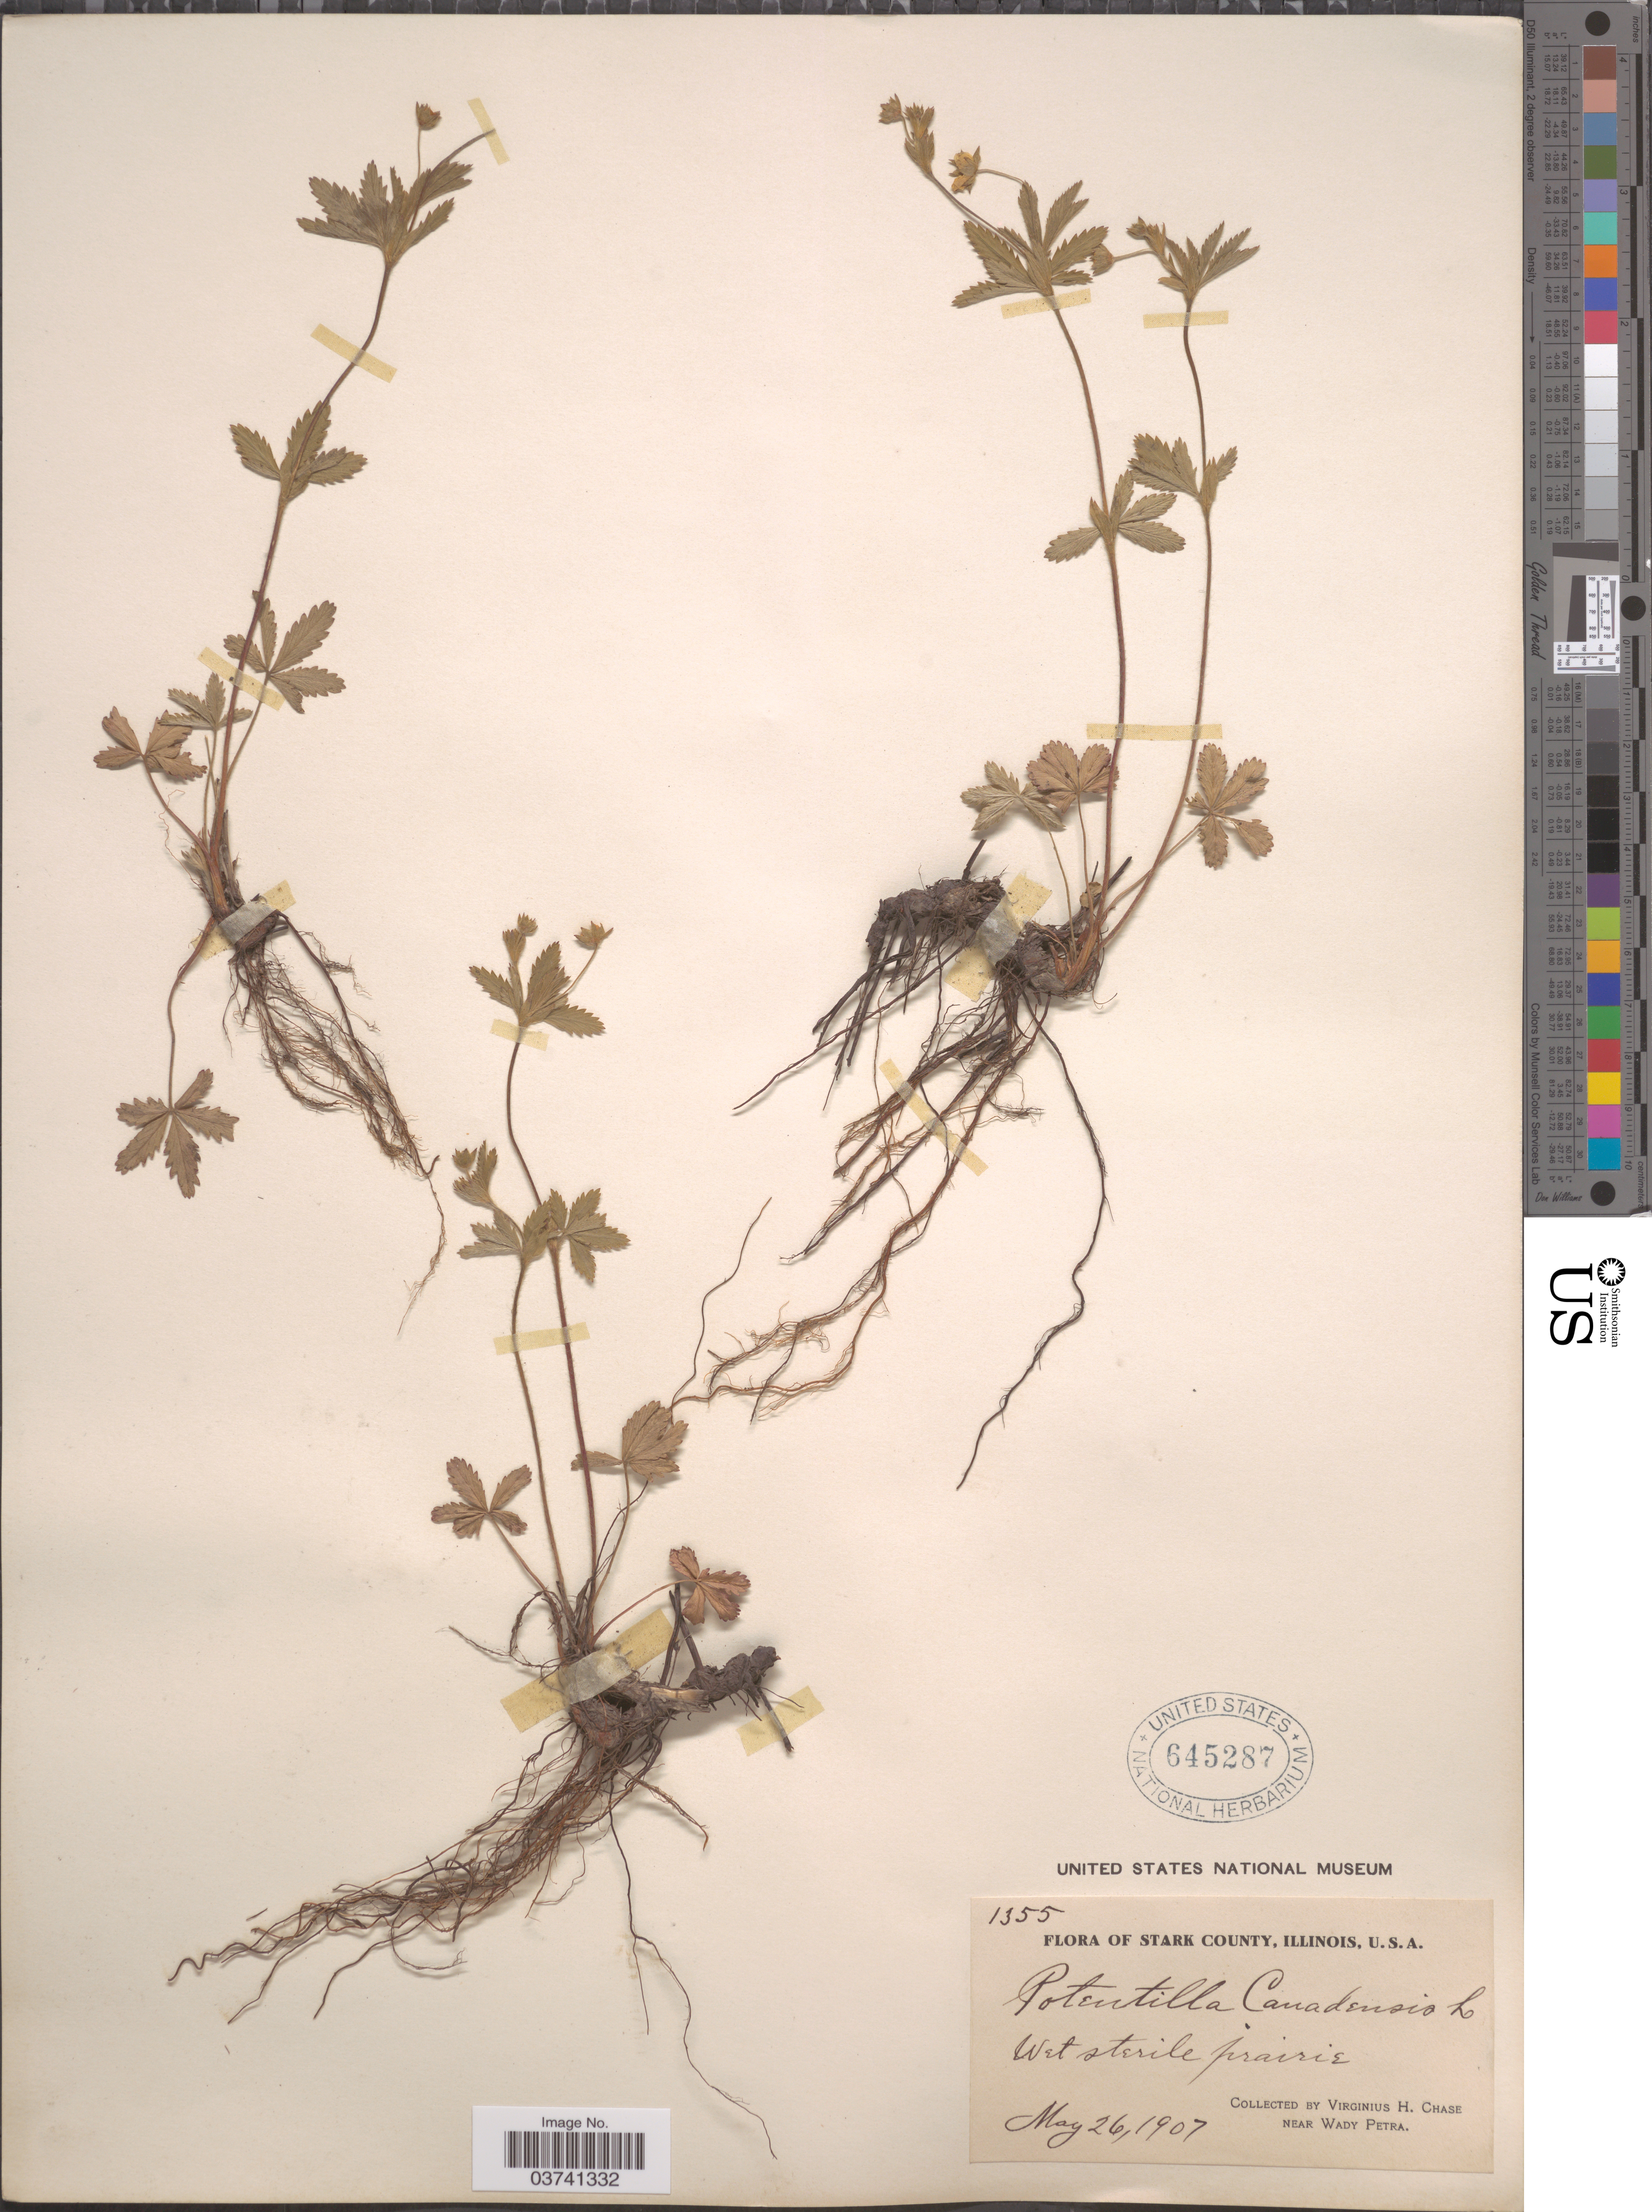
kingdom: Plantae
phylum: Tracheophyta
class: Magnoliopsida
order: Rosales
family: Rosaceae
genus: Potentilla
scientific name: Potentilla simplex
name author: Michx.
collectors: V. H. Chase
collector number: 1355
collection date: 1907-05-26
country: United States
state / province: Illinois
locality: Stark County. West sterile prairie. Near Wady Petra.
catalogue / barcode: US 645287